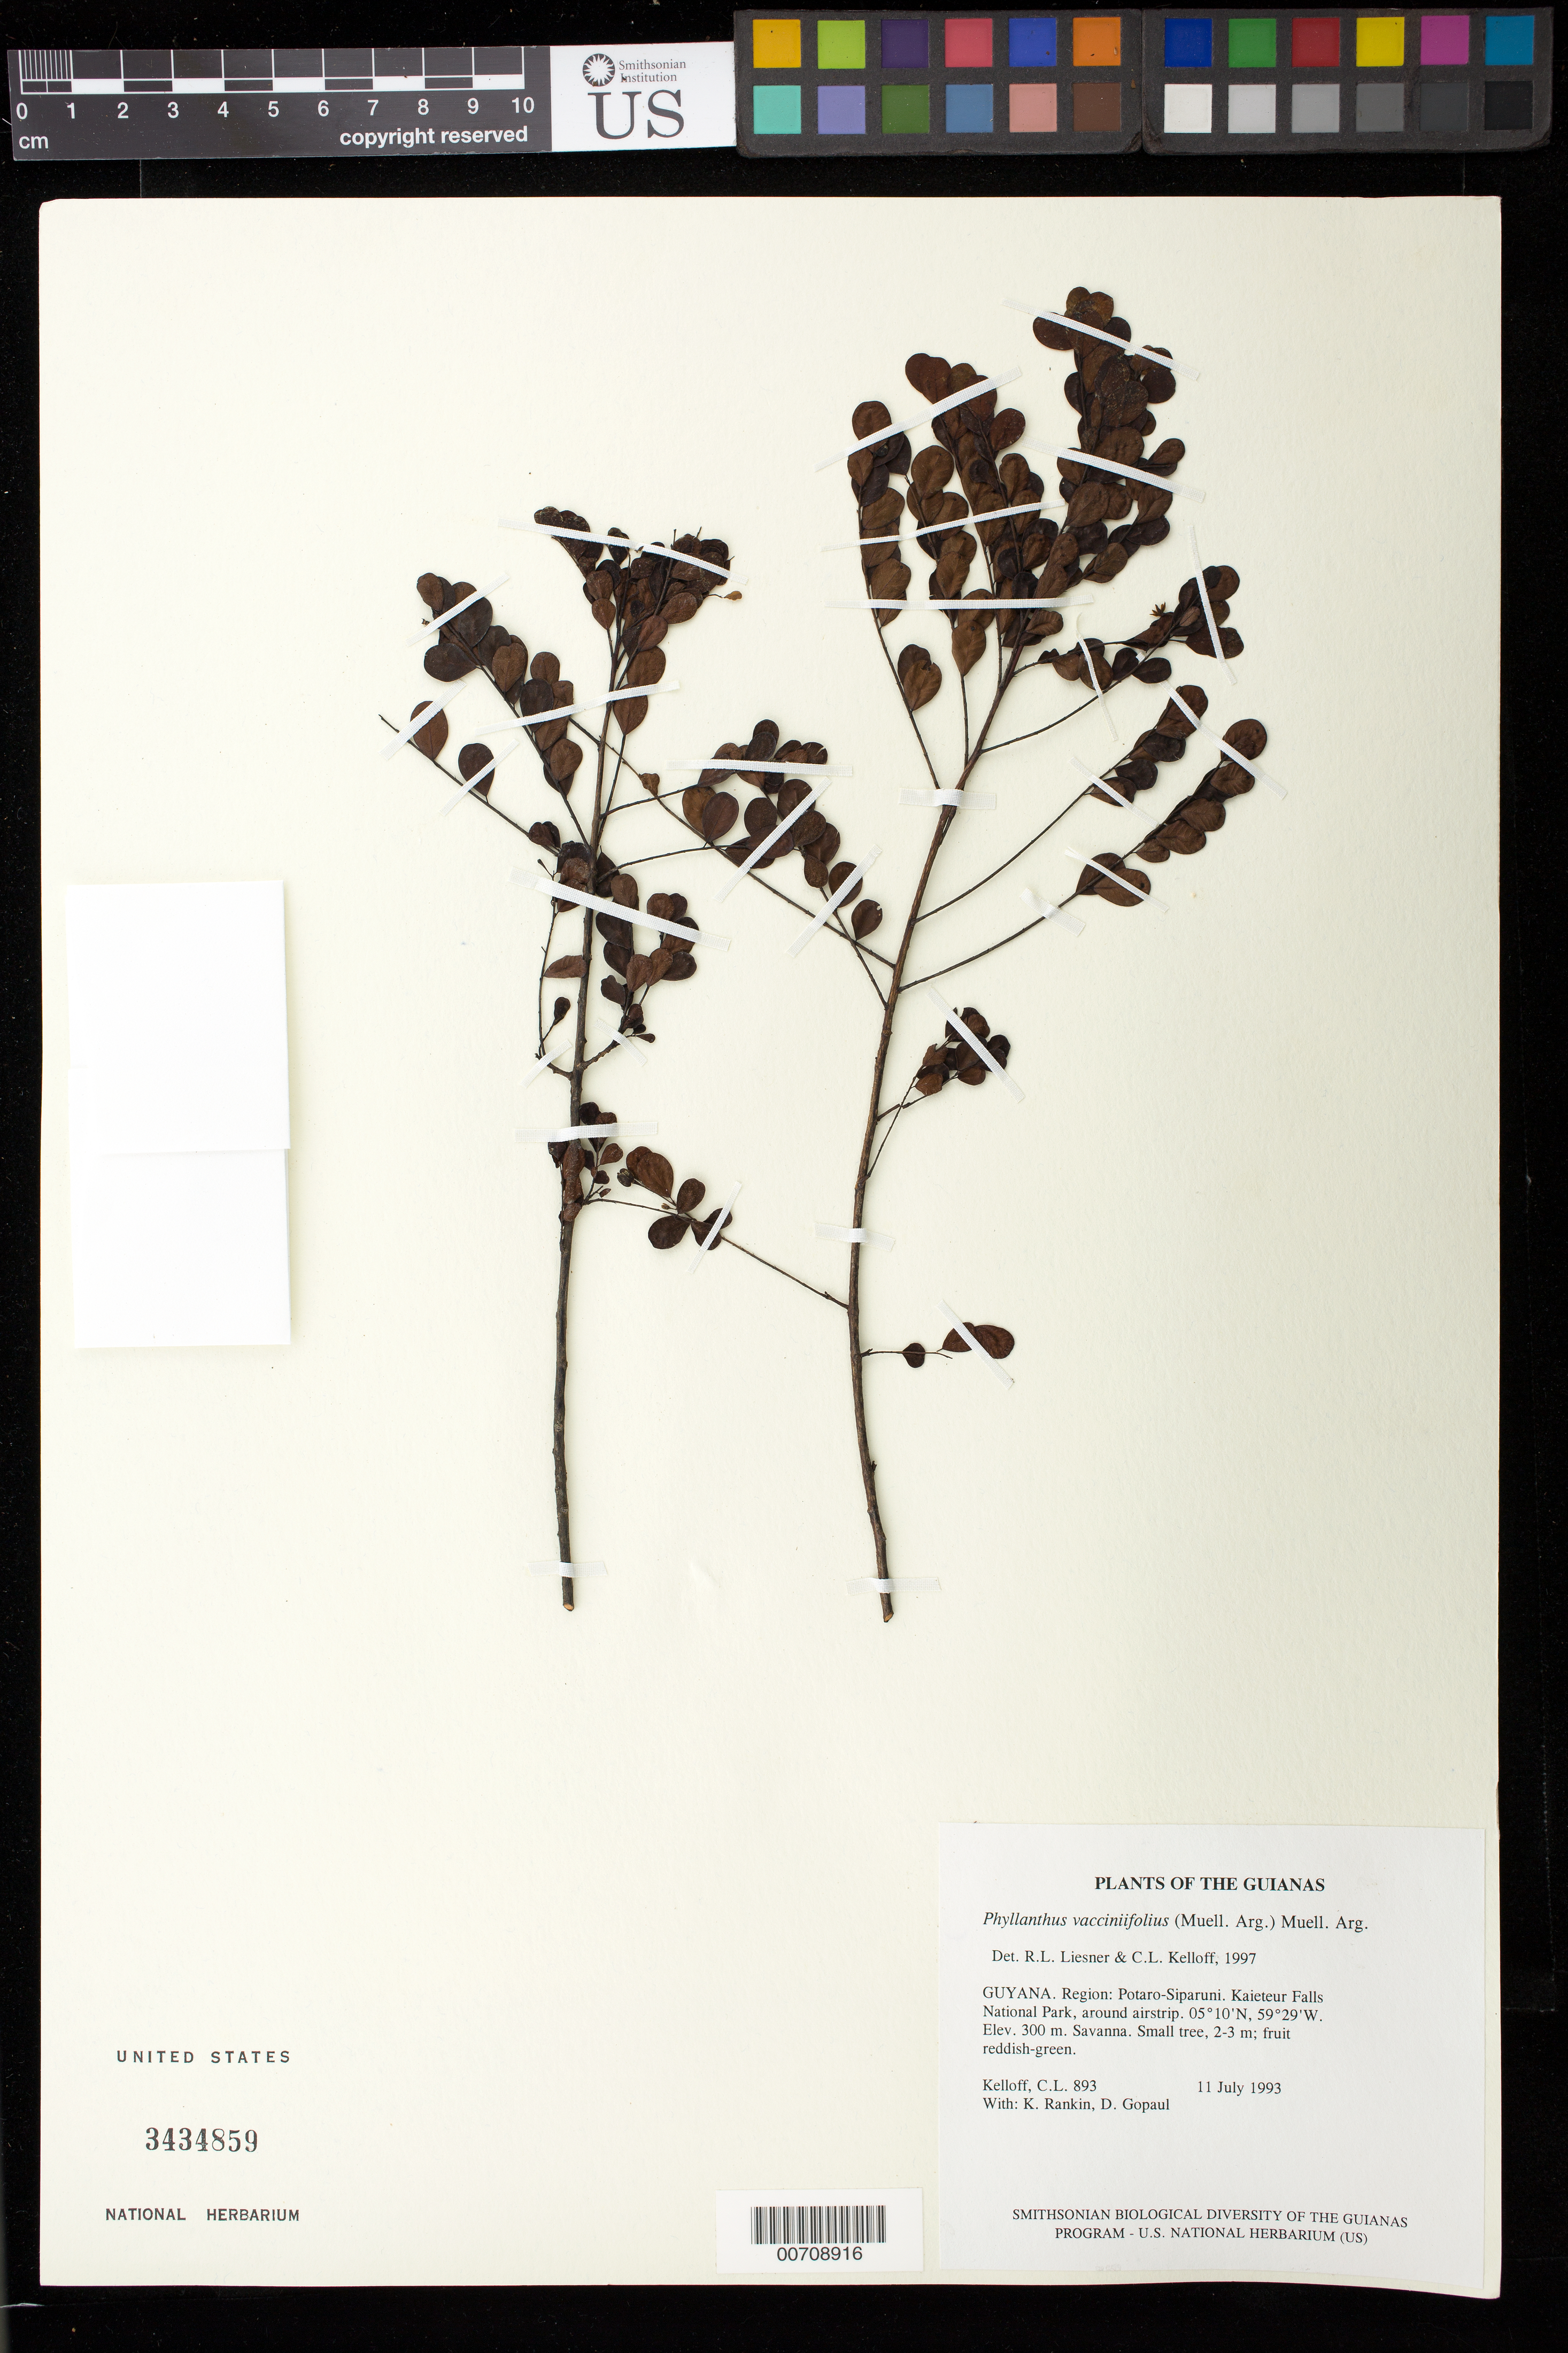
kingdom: Plantae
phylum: Tracheophyta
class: Magnoliopsida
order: Malpighiales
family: Phyllanthaceae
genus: Phyllanthus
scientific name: Phyllanthus vacciniifolius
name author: (Müll. Arg.) Müll. Arg.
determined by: Kelloff, Carol L.; Liesner, R. L.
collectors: C. L. Kelloff, K. Rankin & D. Gopaul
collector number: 893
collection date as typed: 11 July 1993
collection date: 1993-07-11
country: Guyana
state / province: Potaro-Siparuni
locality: Kaieteur Falls National Park, around airstrip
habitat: Savanna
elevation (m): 300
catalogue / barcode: US 3434859